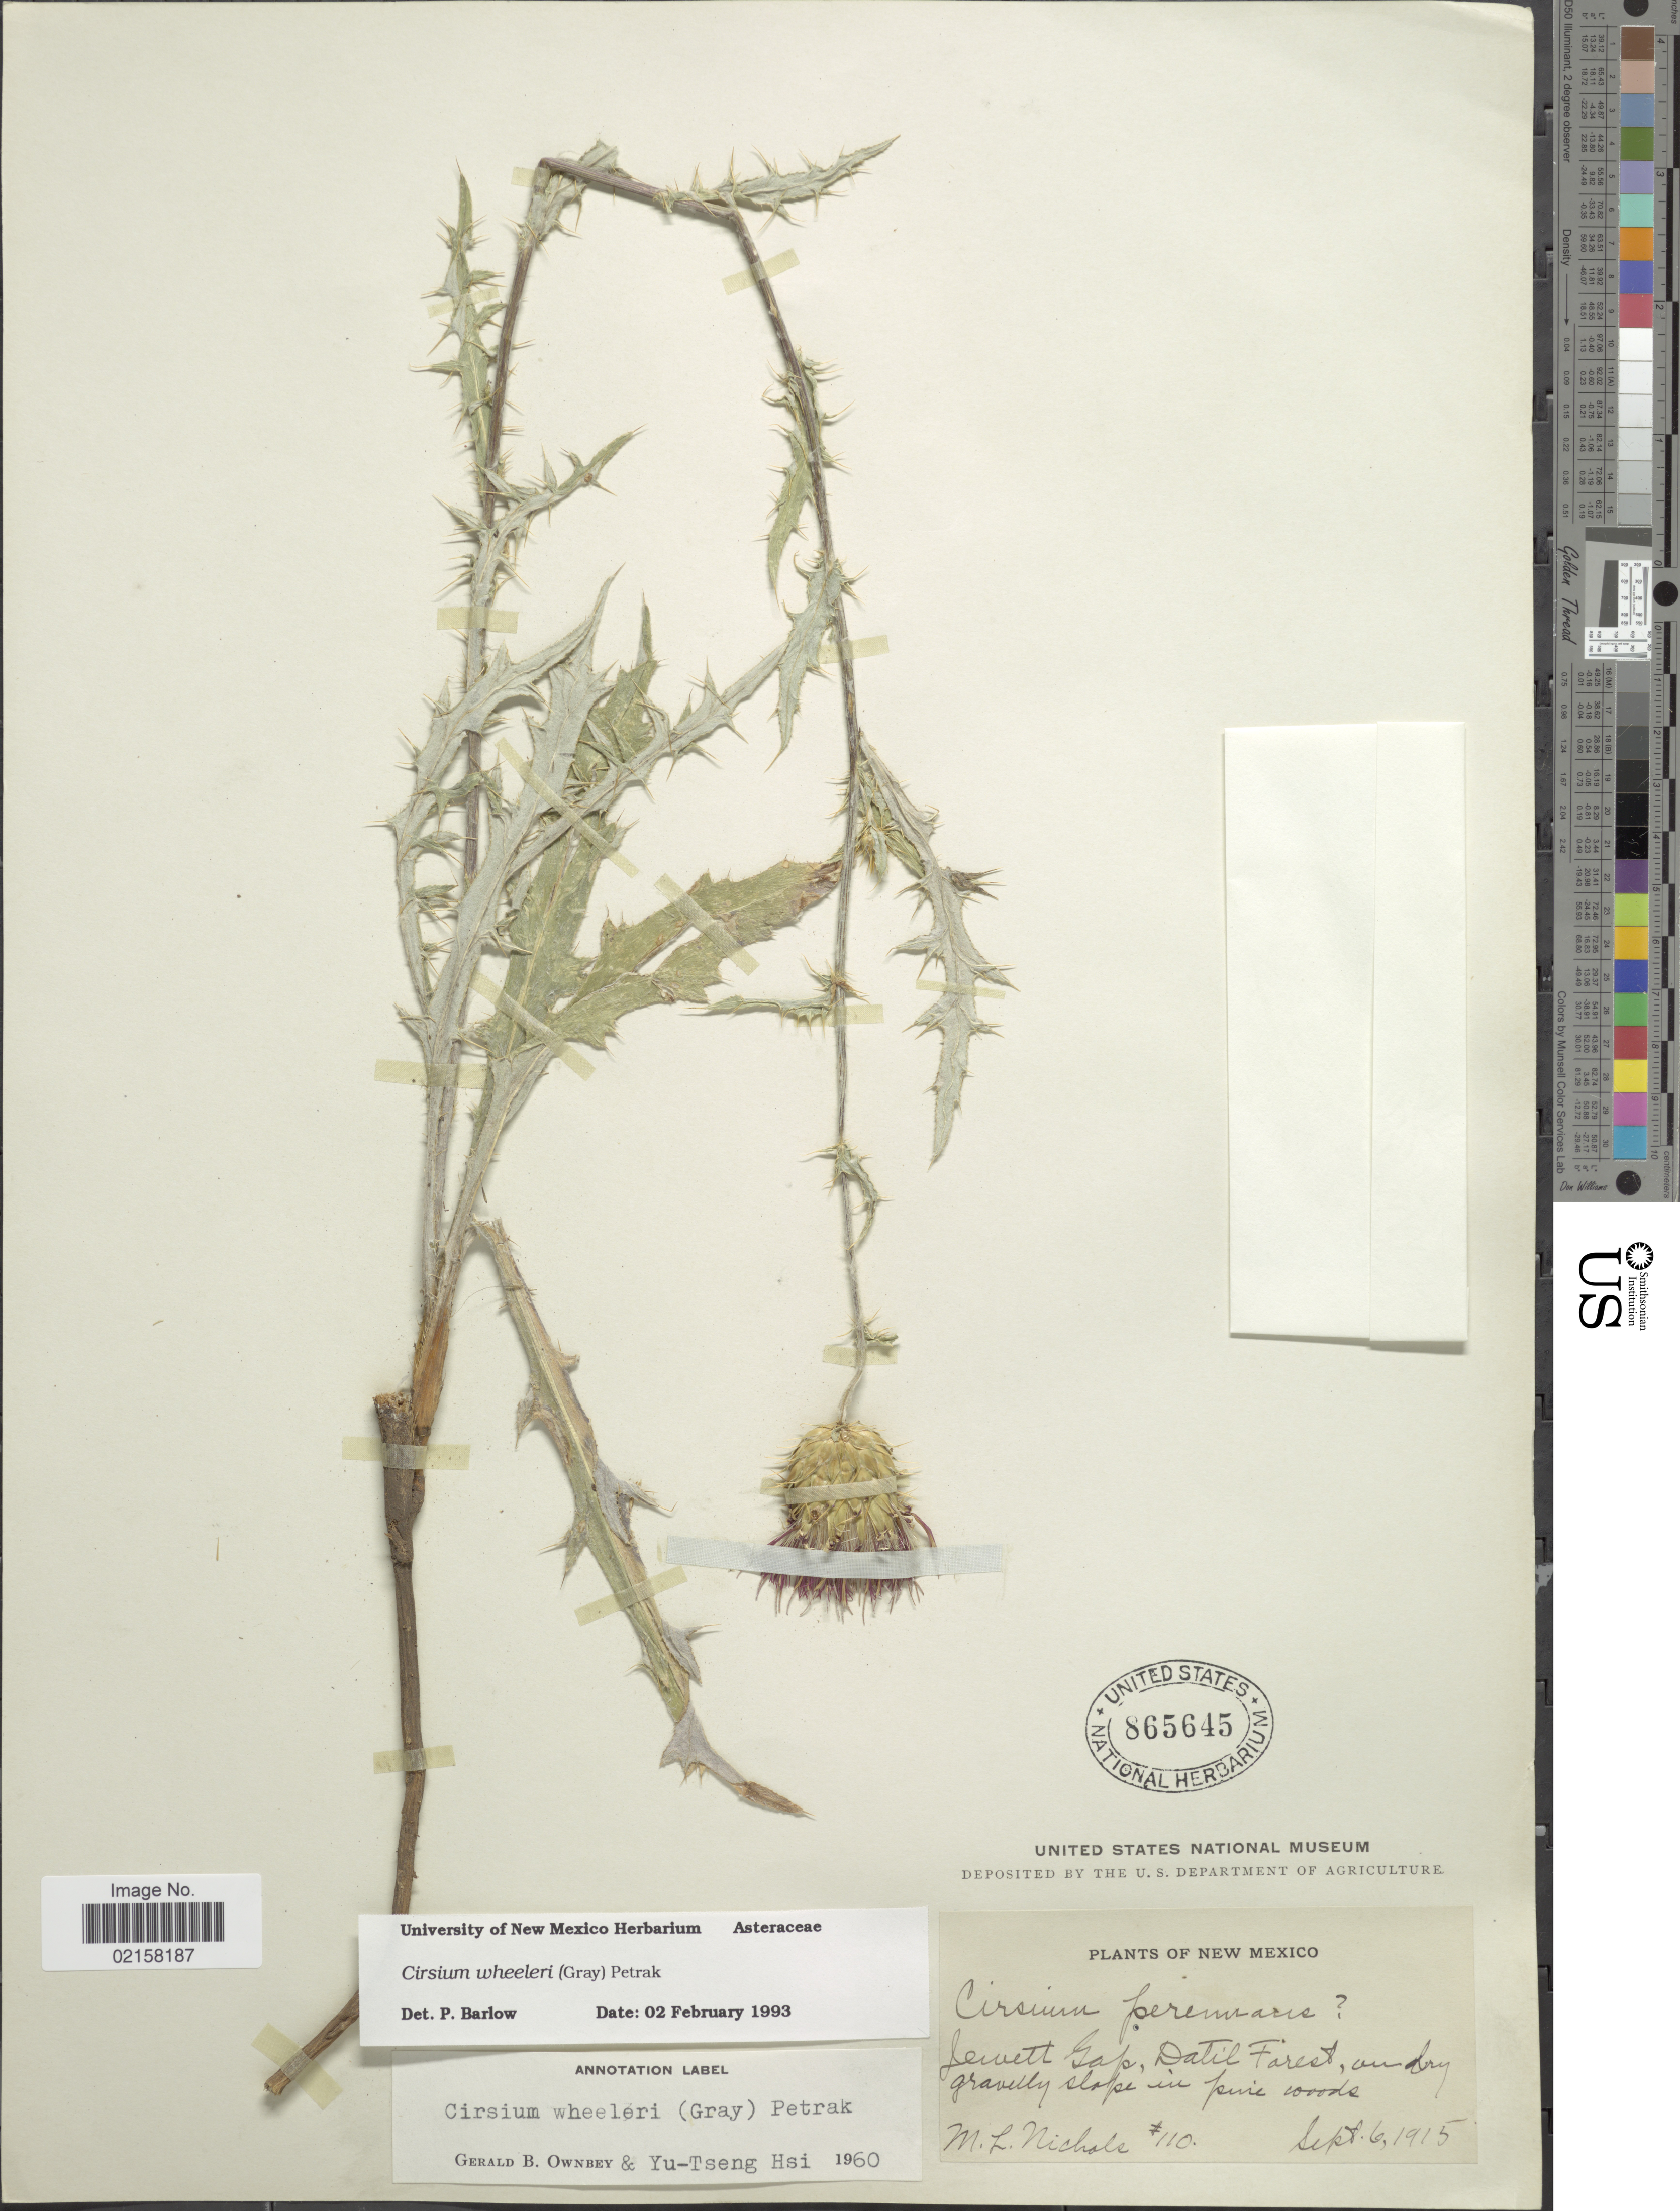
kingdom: Plantae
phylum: Tracheophyta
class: Magnoliopsida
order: Asterales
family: Asteraceae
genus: Cirsium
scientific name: Cirsium wheeleri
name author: (A. Gray) Petr.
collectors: M. Nichols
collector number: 110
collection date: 1915-09-06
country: United States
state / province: New Mexico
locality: Jewett Gap, Datil Forest, on dry gravelly slope in pine woods.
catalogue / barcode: US 865645